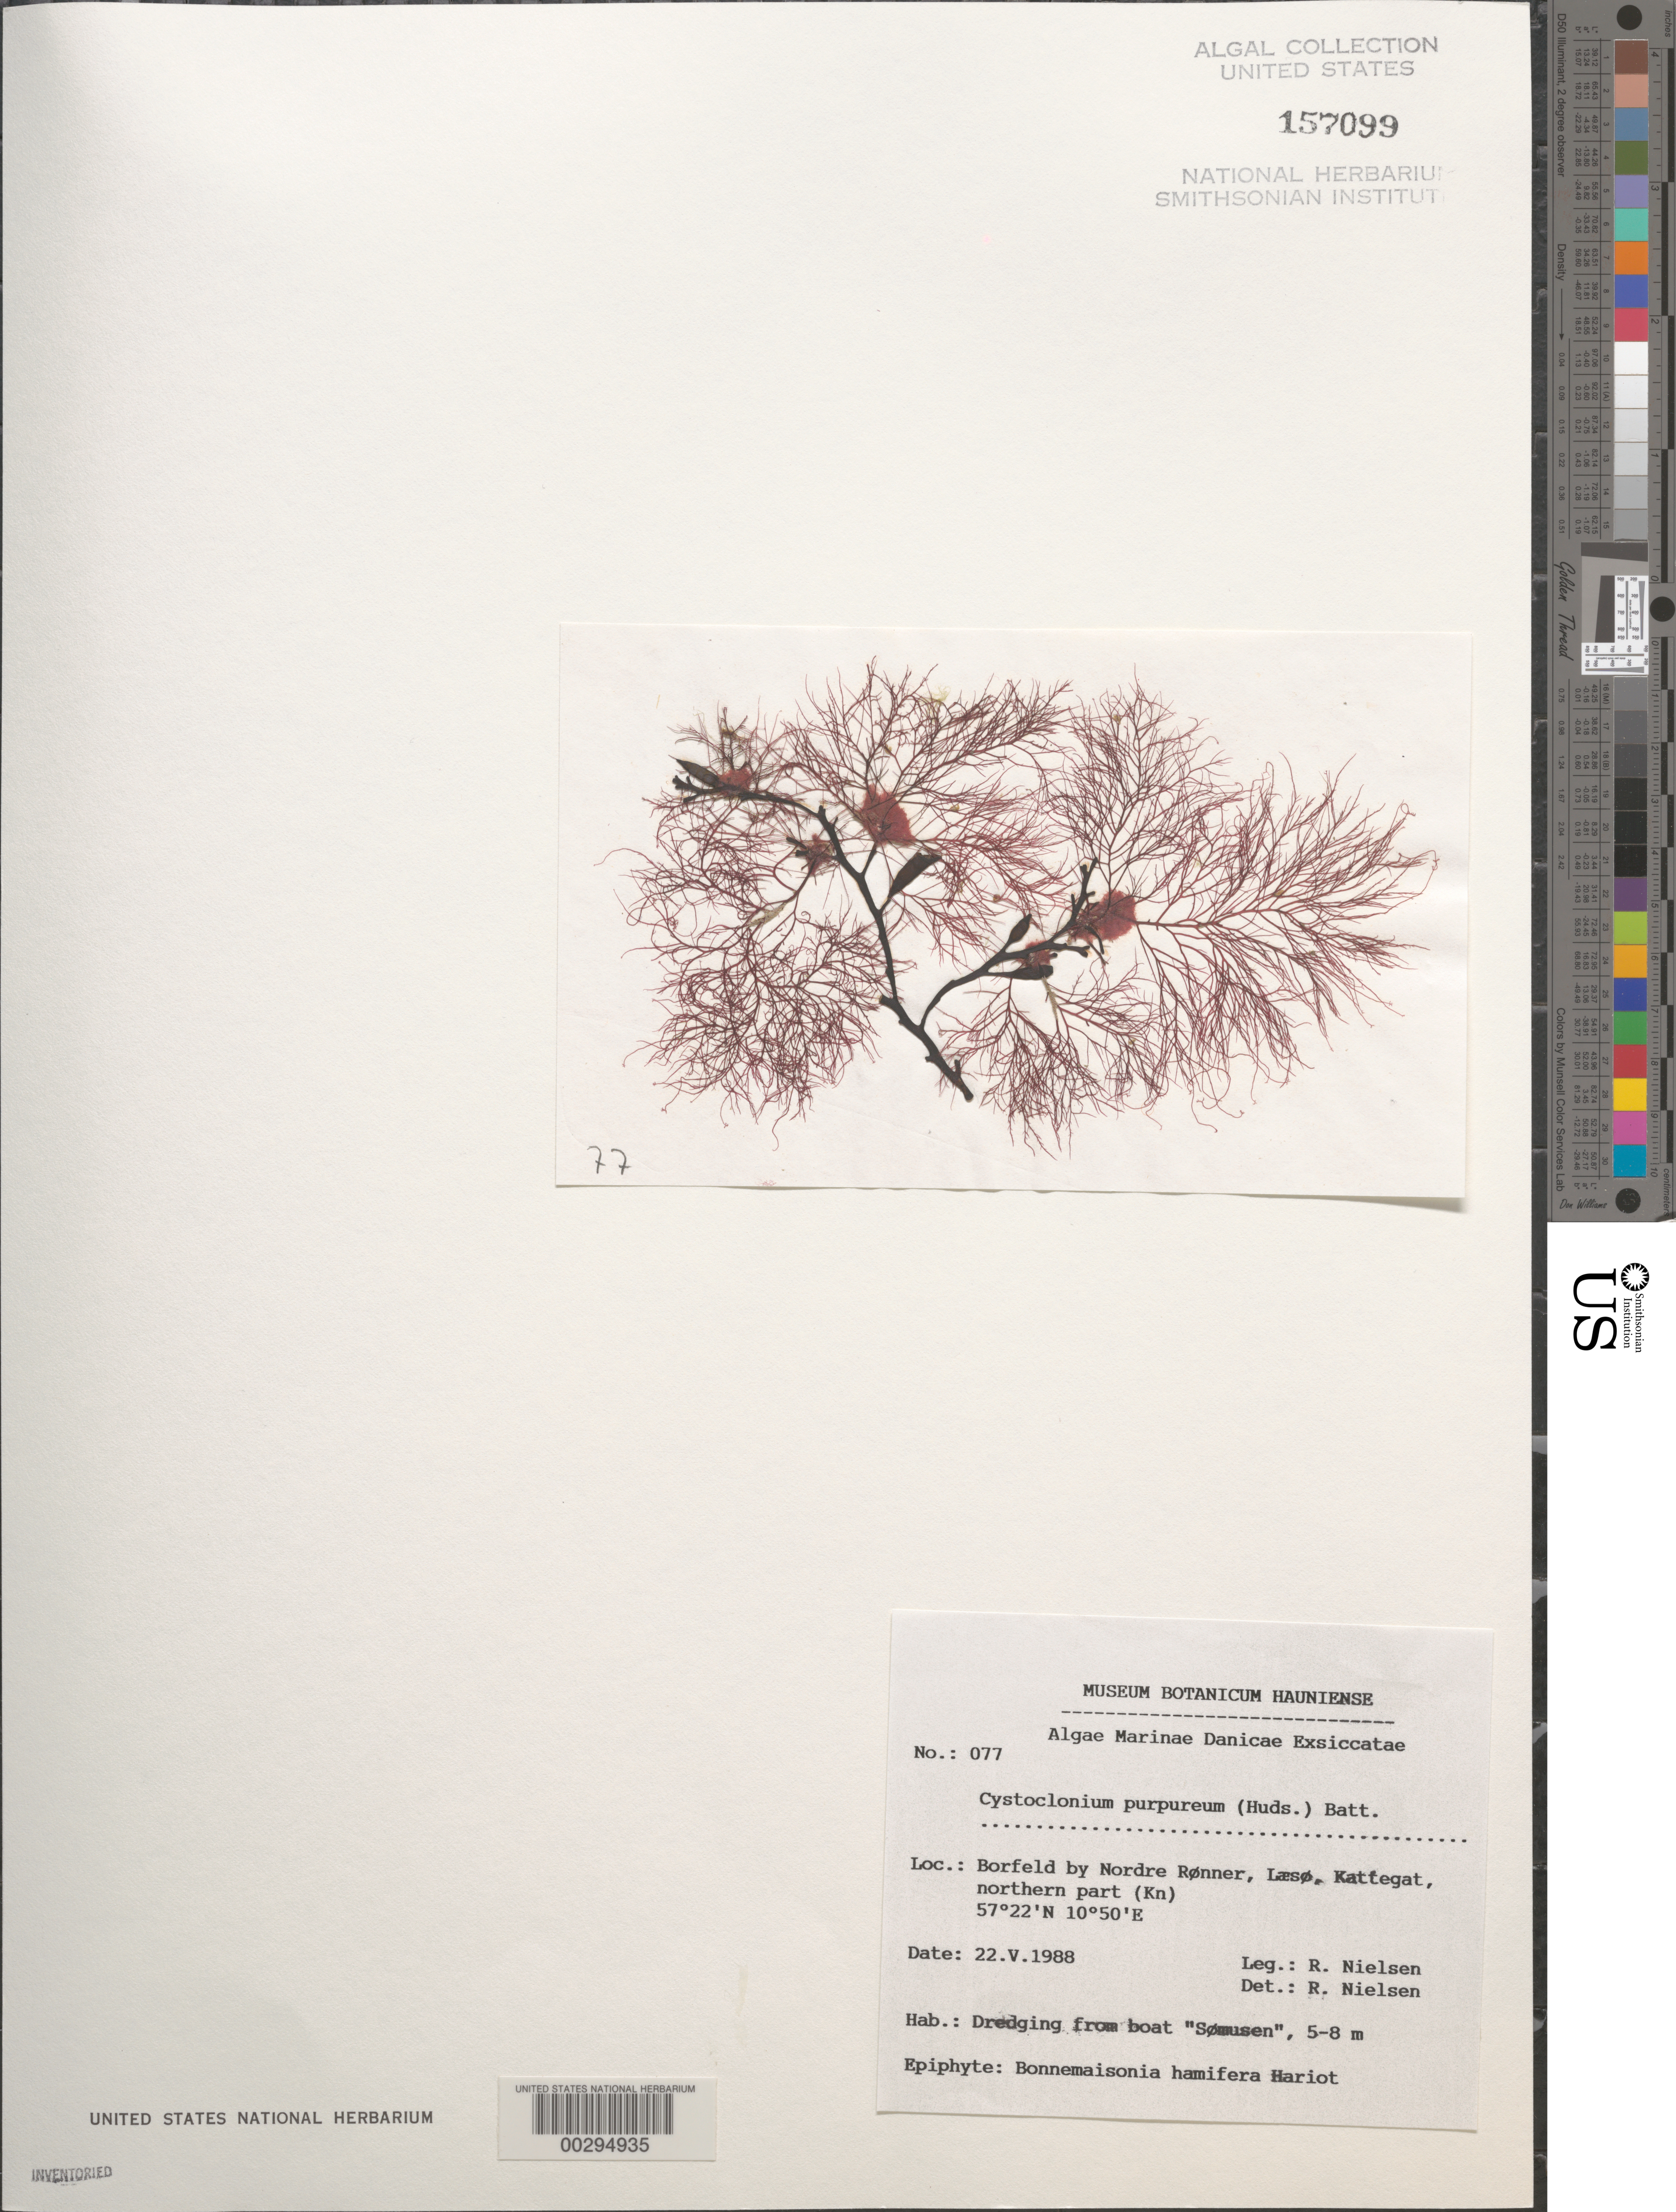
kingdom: Plantae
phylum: Rhodophyta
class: Florideophyceae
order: Gigartinales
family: Cystocloniaceae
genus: Cystoclonium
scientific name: Cystoclonium purpureum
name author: (Huds.) Batters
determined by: Nielsen, R.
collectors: R. Nielsen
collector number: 077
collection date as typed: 22 May 1988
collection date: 1988-05-22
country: Denmark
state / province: Nordjylland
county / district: Laeso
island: Laeso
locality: Borfeld by Nordre Ronner, Kattegat, northern part; dredged from boat "Somusen"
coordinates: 57 22' N, 10 50' E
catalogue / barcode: US 157099